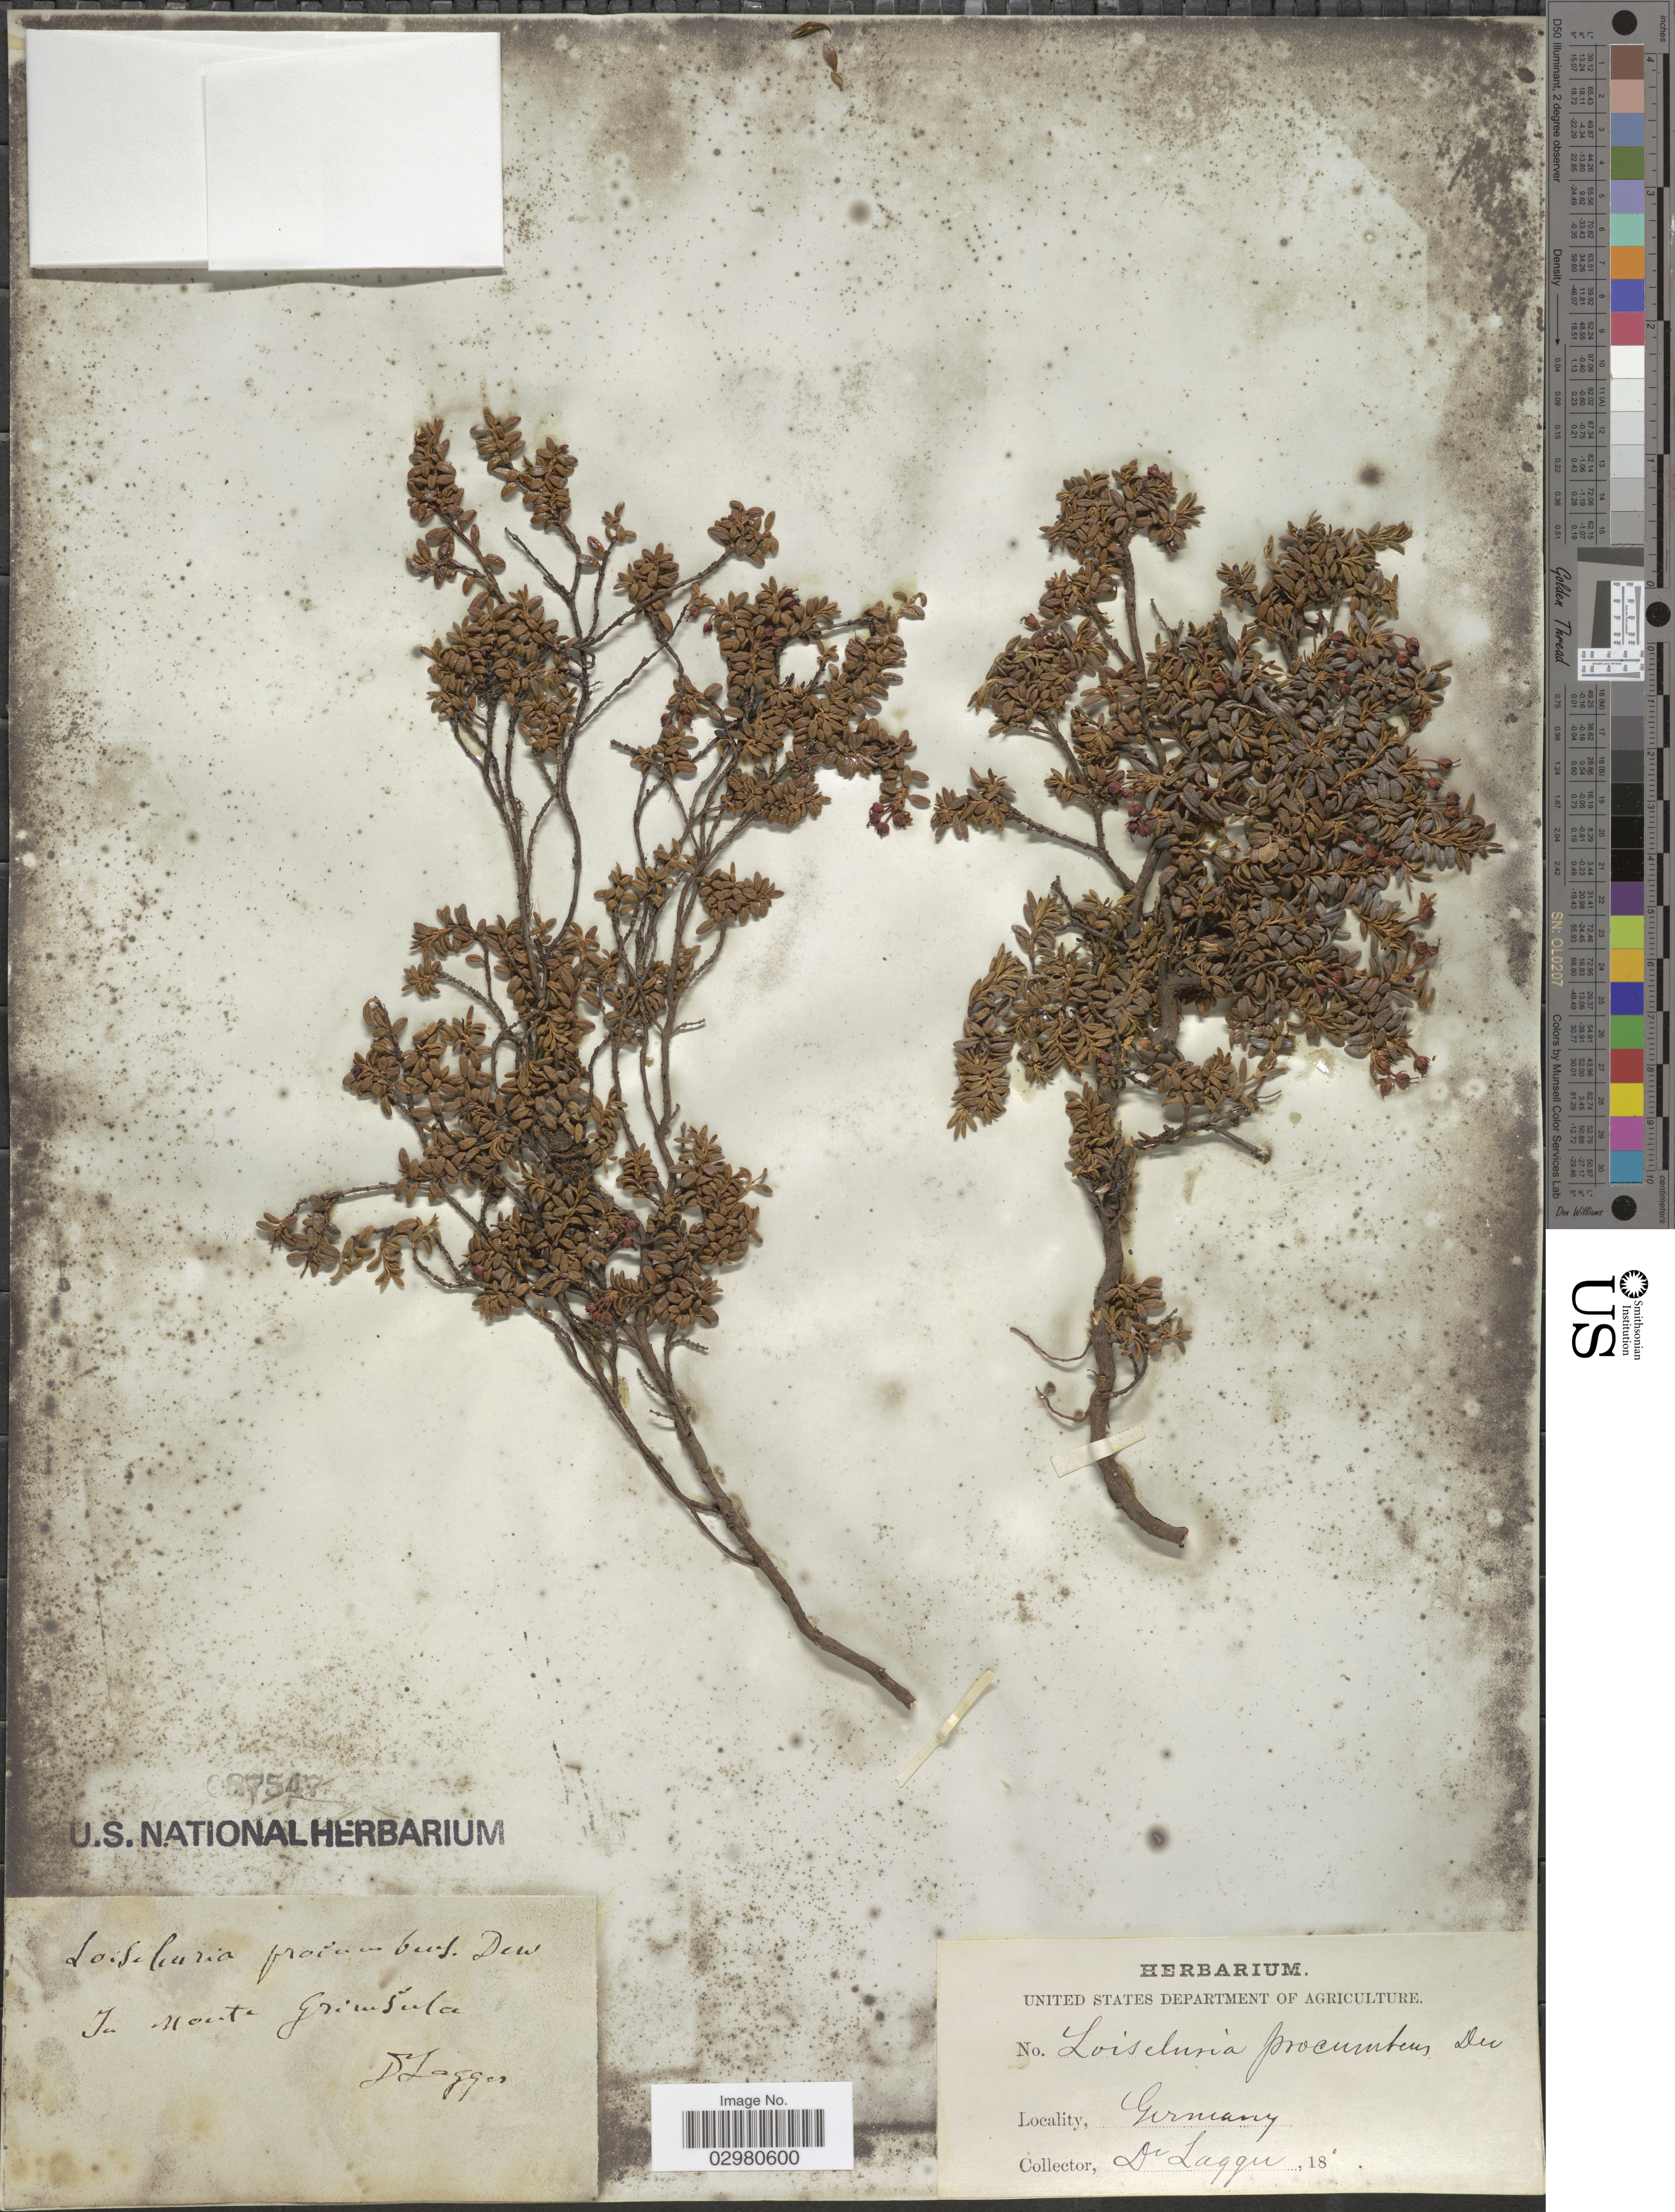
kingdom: Plantae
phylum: Tracheophyta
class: Magnoliopsida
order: Ericales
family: Ericaceae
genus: Loiseleuria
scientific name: Loiseleuria procumbens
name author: (L.) Desv.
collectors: F. J. Lagger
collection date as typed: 18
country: Germany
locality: In monte Grinsula.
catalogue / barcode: US 87547